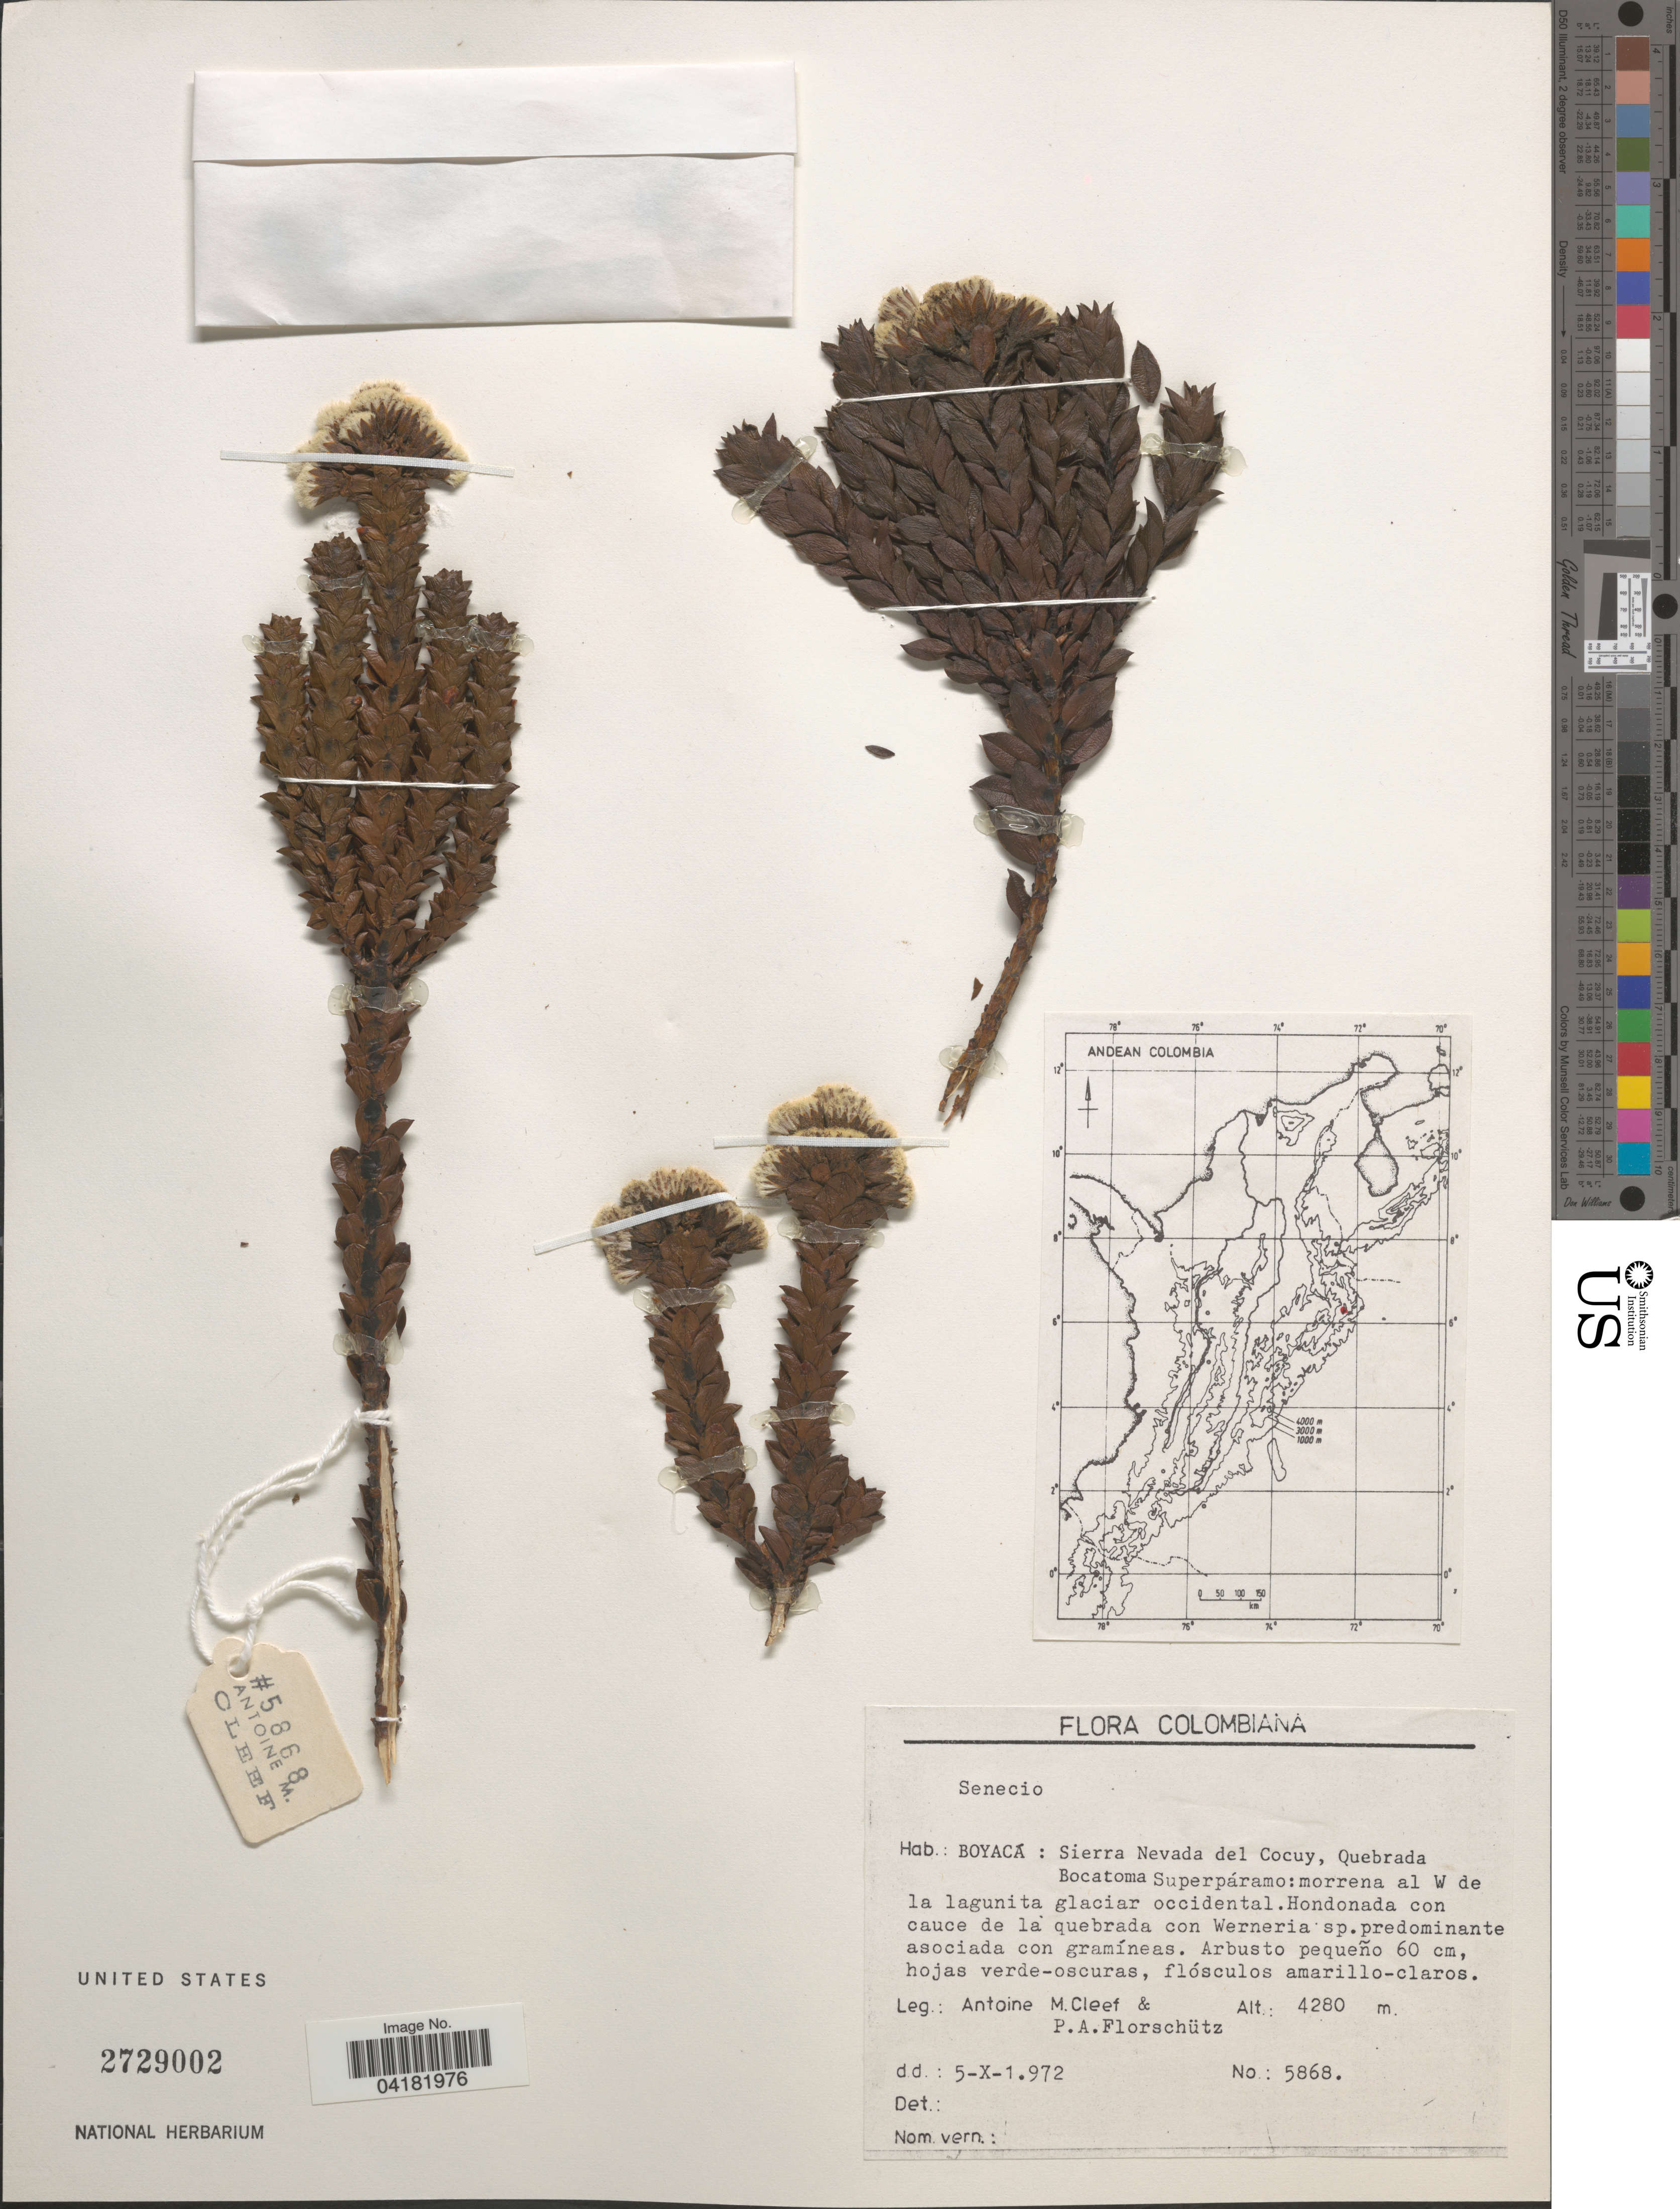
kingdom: Plantae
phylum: Tracheophyta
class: Magnoliopsida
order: Asterales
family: Asteraceae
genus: Senecio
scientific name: Senecio sp.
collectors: A. M. Cleef & P. Florschütz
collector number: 5868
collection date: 1972-10-05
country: Colombia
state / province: Boyacá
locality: Colombiana. Sierra Nevada del Cocuy, Quebrada Bocatoma Superpáramo:morrena al W de la lagunita glaciar occidental.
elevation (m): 4280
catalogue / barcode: US 2729002